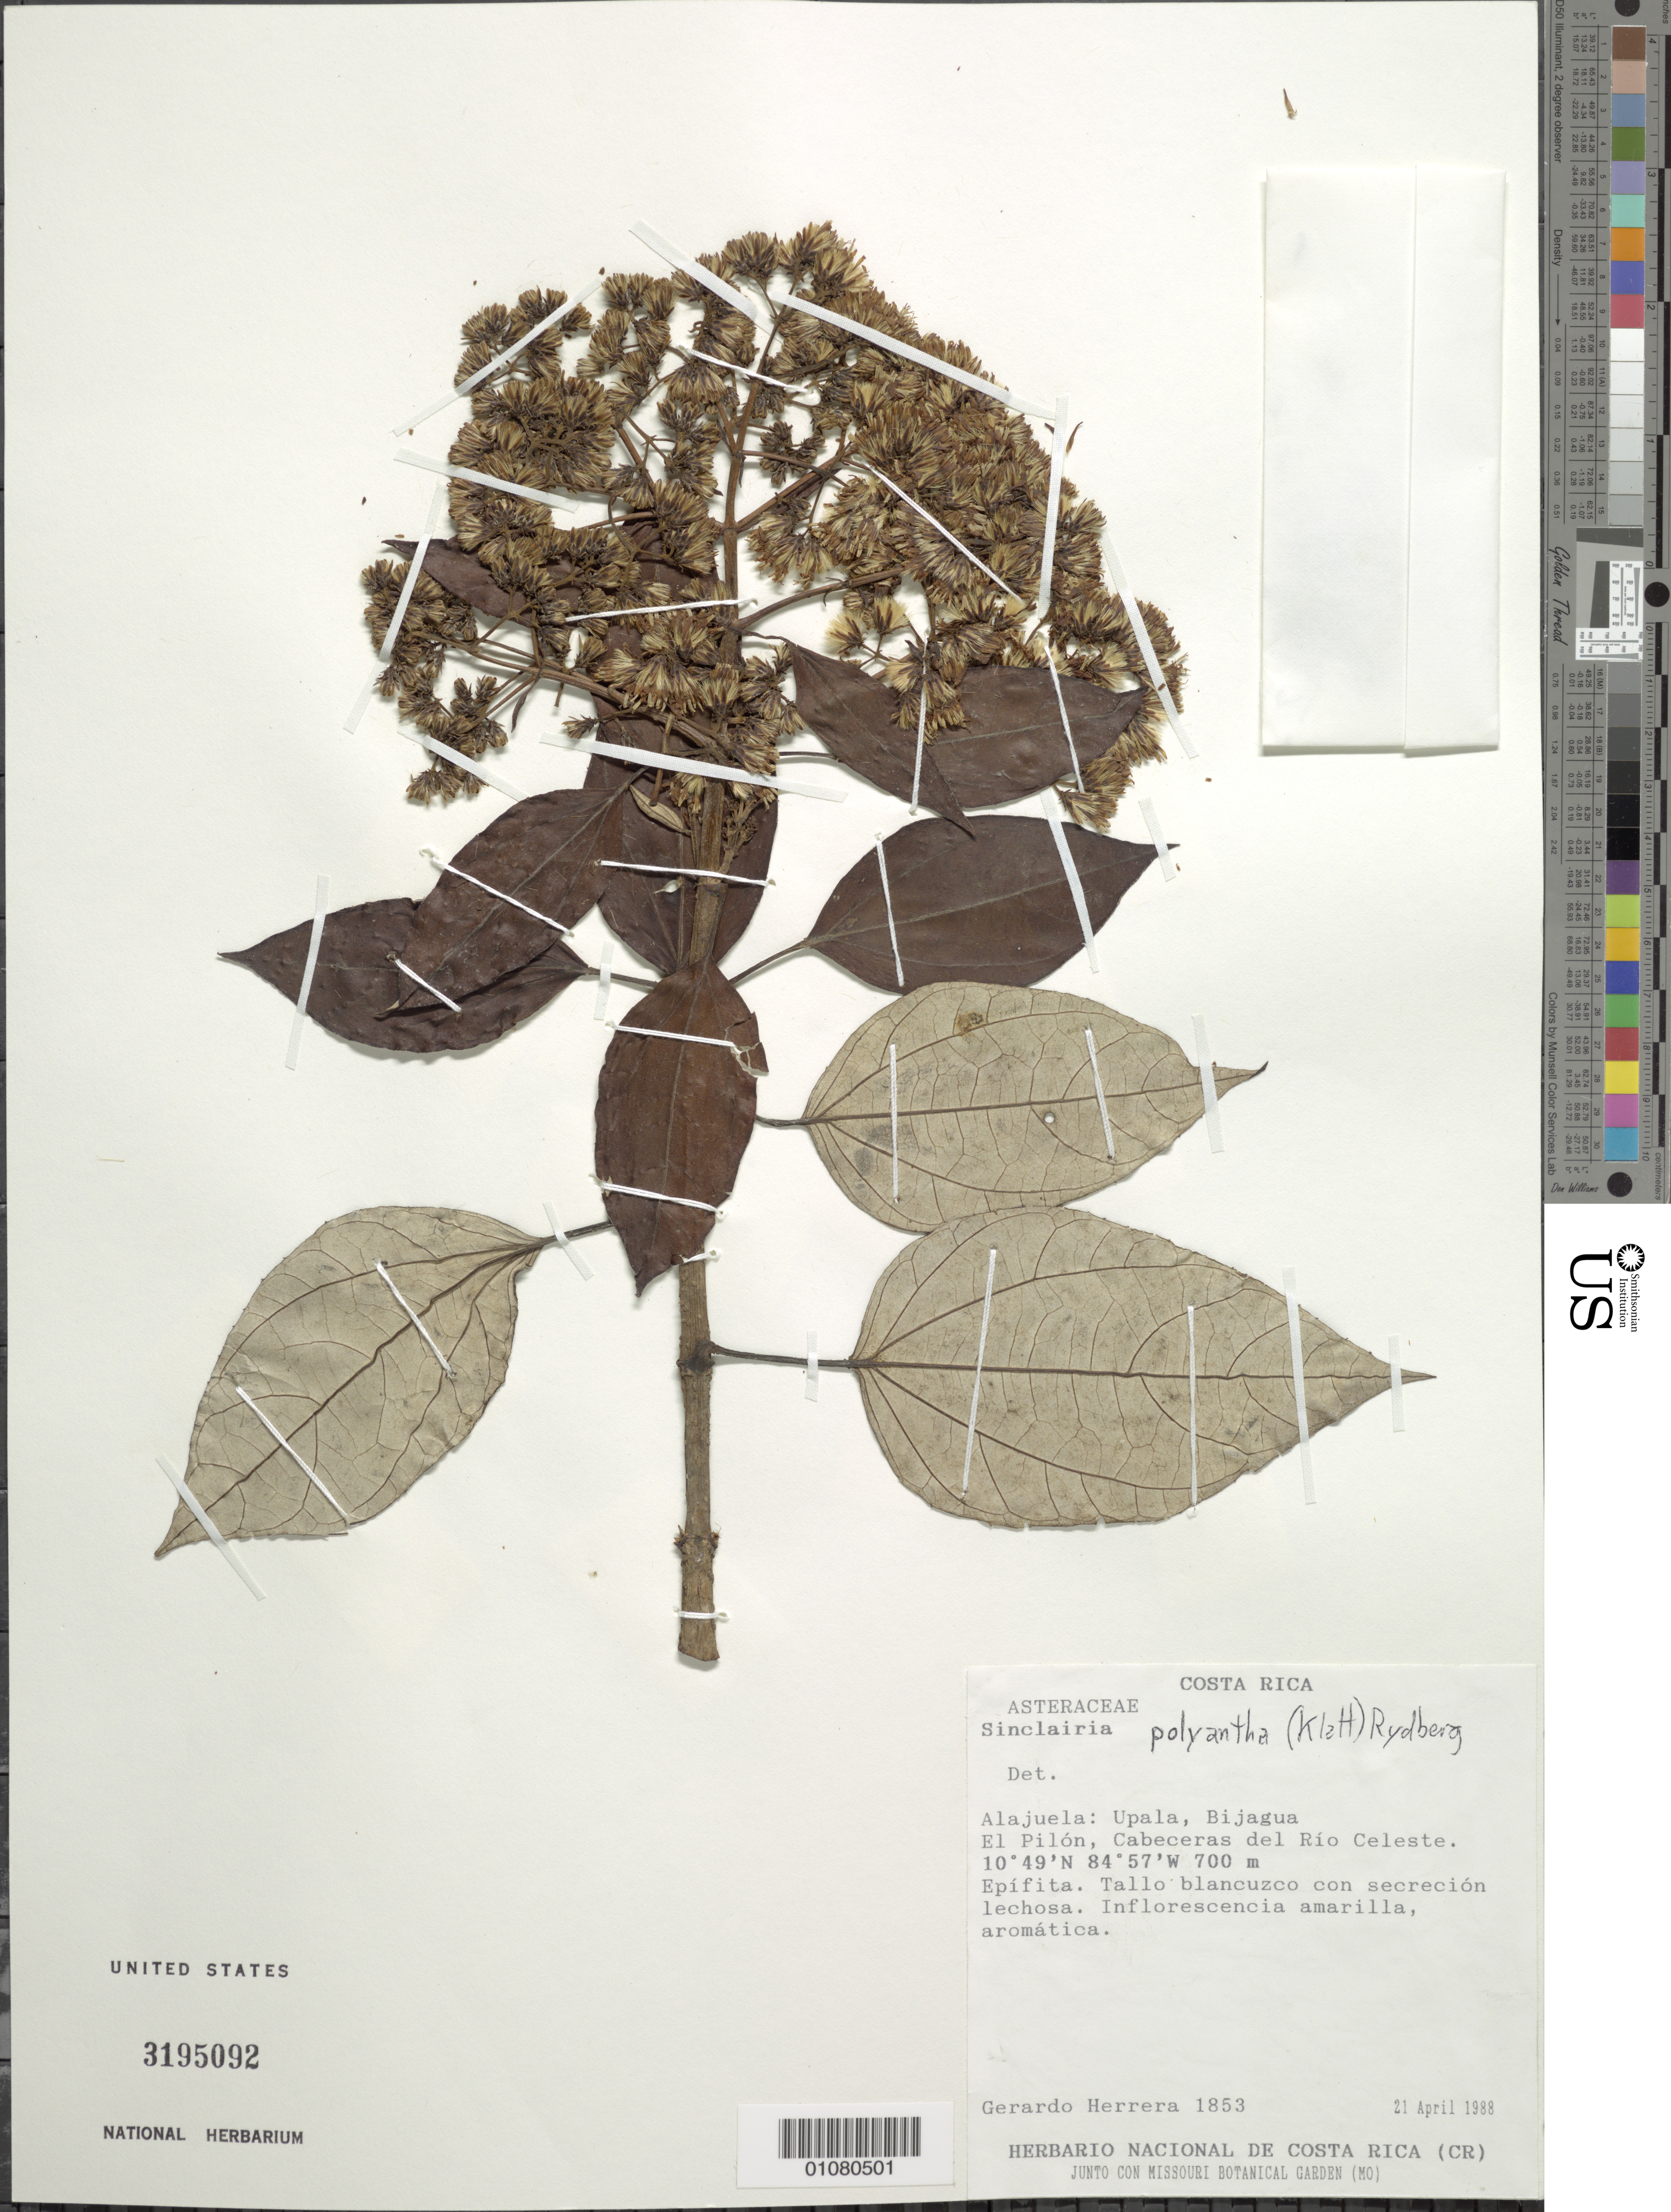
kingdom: Plantae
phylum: Tracheophyta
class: Magnoliopsida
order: Asterales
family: Asteraceae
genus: Sinclairia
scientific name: Sinclairia polyantha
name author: (Klatt) Rydb.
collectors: G. Herrera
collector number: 1853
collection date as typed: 21 April 1988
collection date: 1988-04-21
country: Costa Rica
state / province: Alajuela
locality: Upala, Bijagua, El Pilon, Cabeceras del Rio Celeste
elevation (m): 700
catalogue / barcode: US 3195092